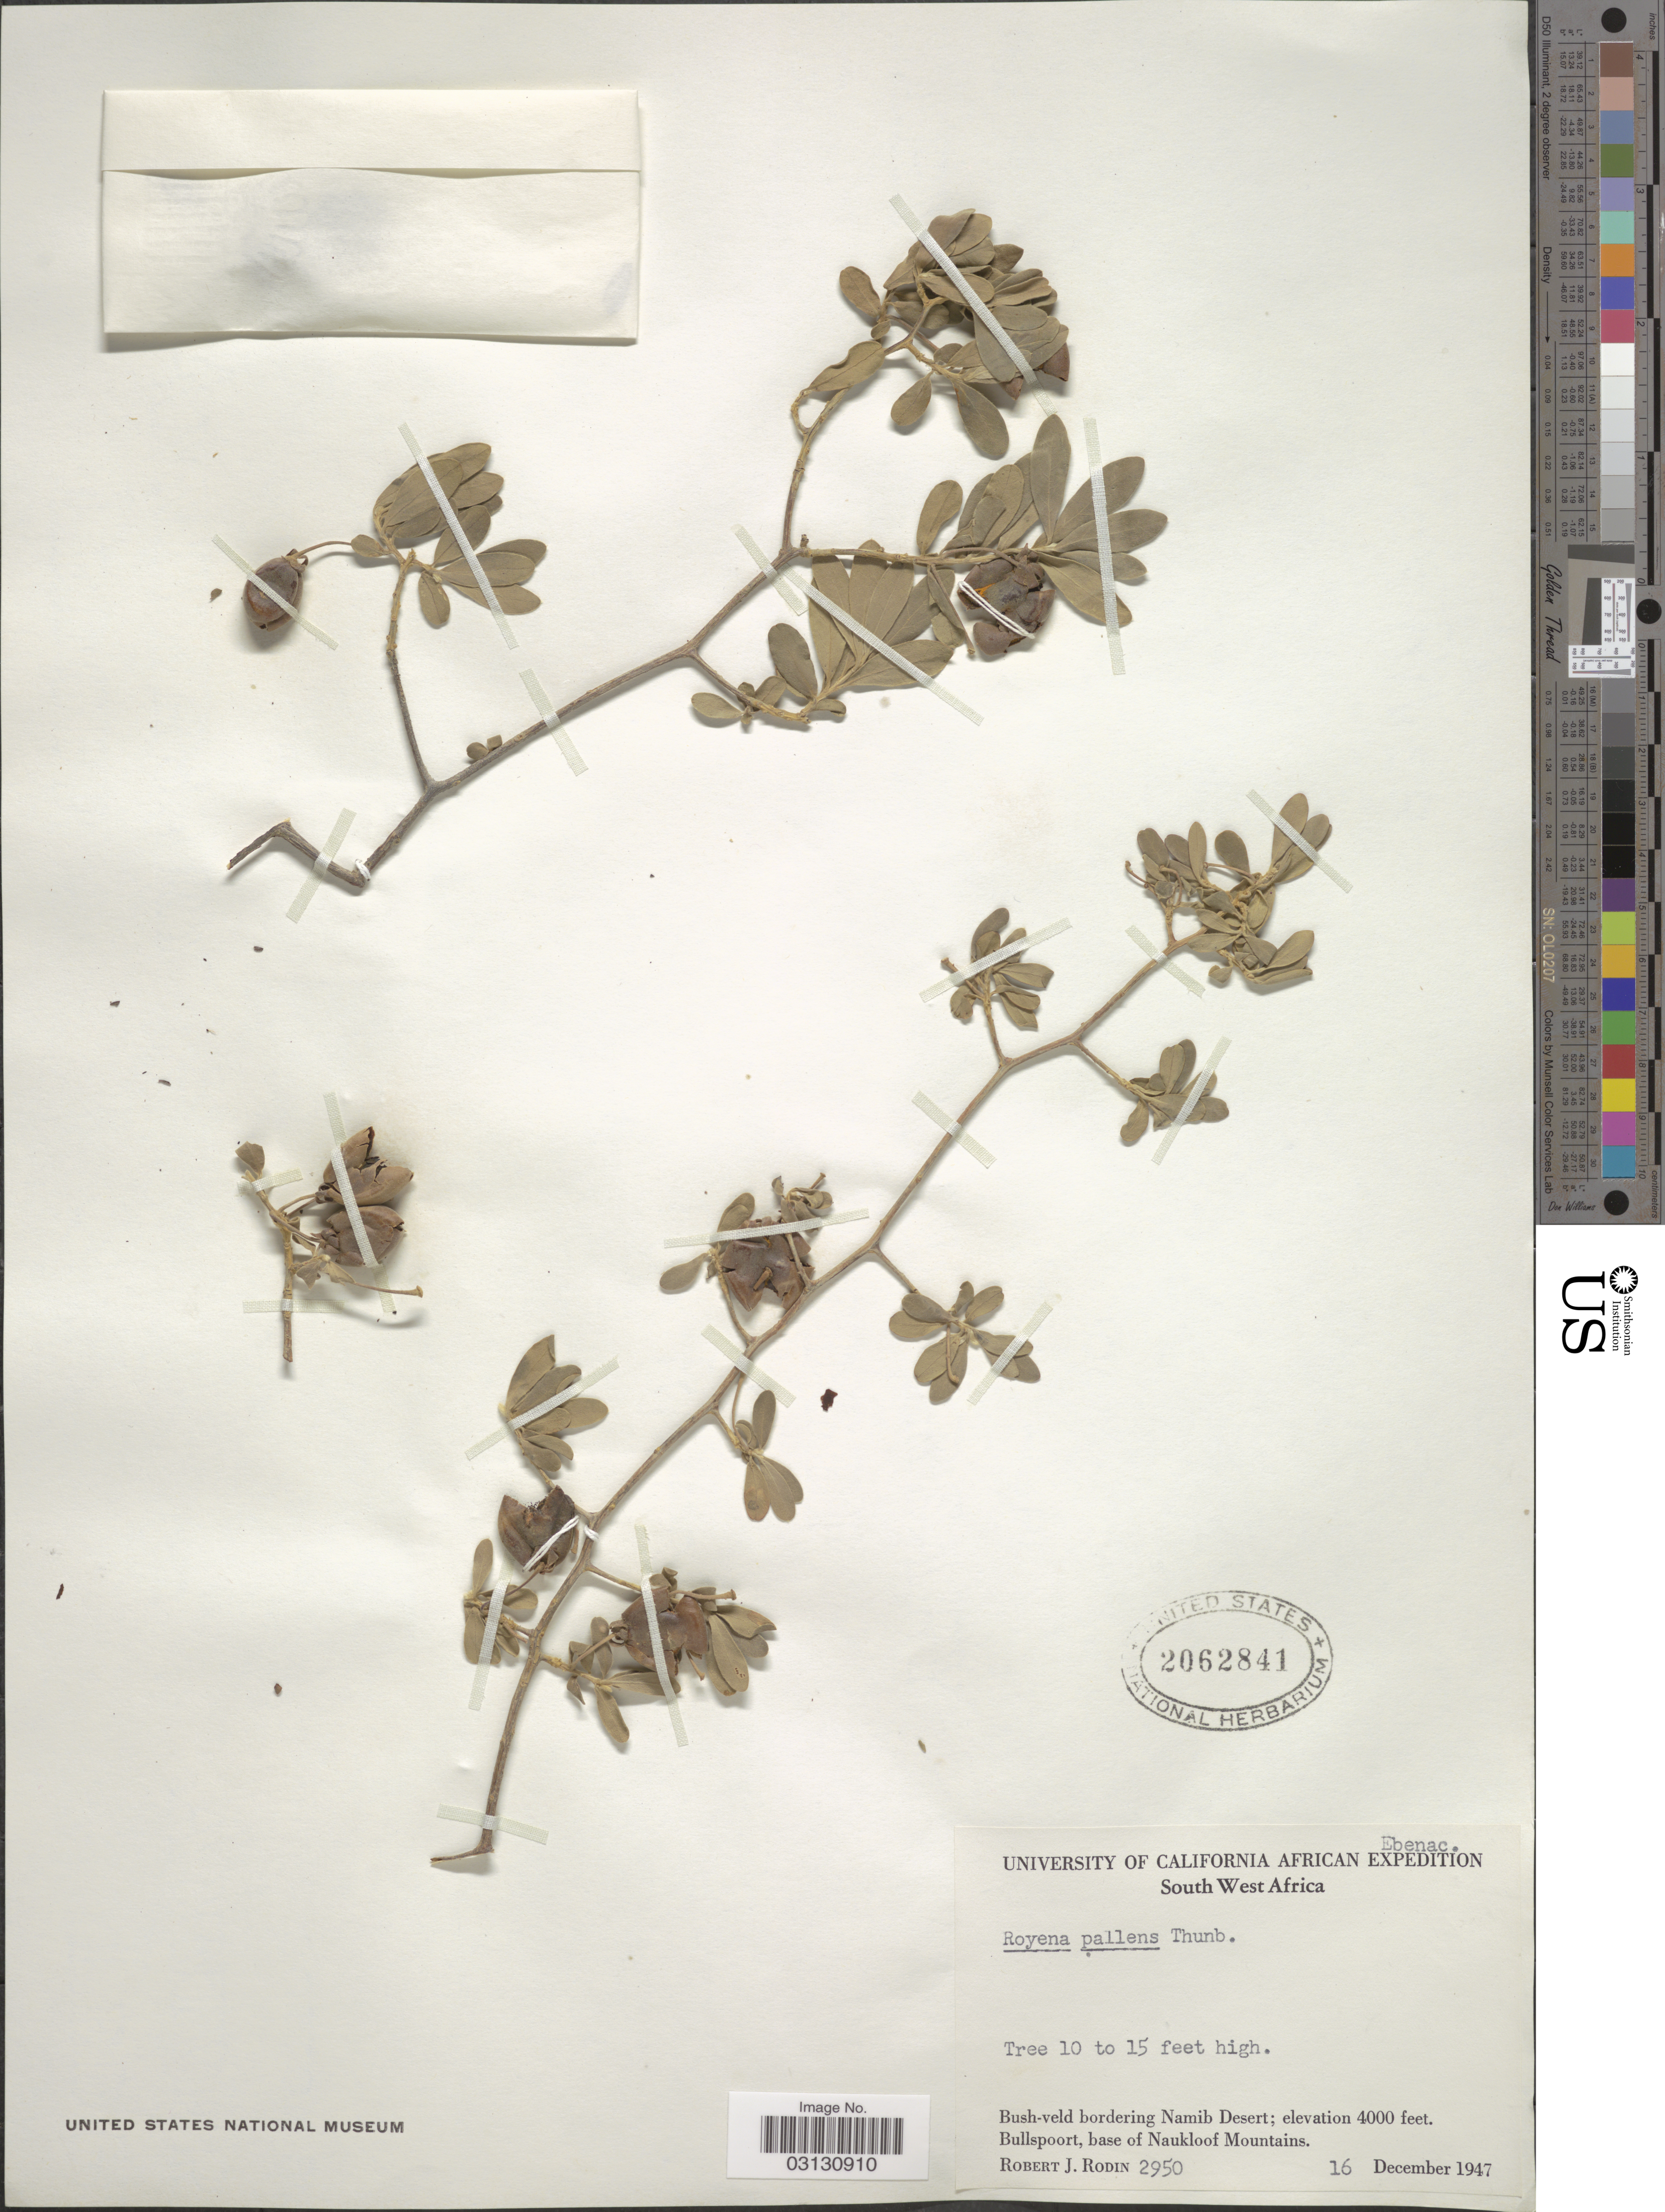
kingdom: Plantae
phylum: Tracheophyta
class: Magnoliopsida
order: Ericales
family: Ebenaceae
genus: Royena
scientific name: Royena pallens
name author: Thunb.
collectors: R. J. Rodin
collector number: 2950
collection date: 1947-12-16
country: Namibia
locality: South West Africa, Bush-veld bordering Namib Desert; Bullspoort, base of Naukloof Mountains.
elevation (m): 1219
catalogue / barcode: US 2062841